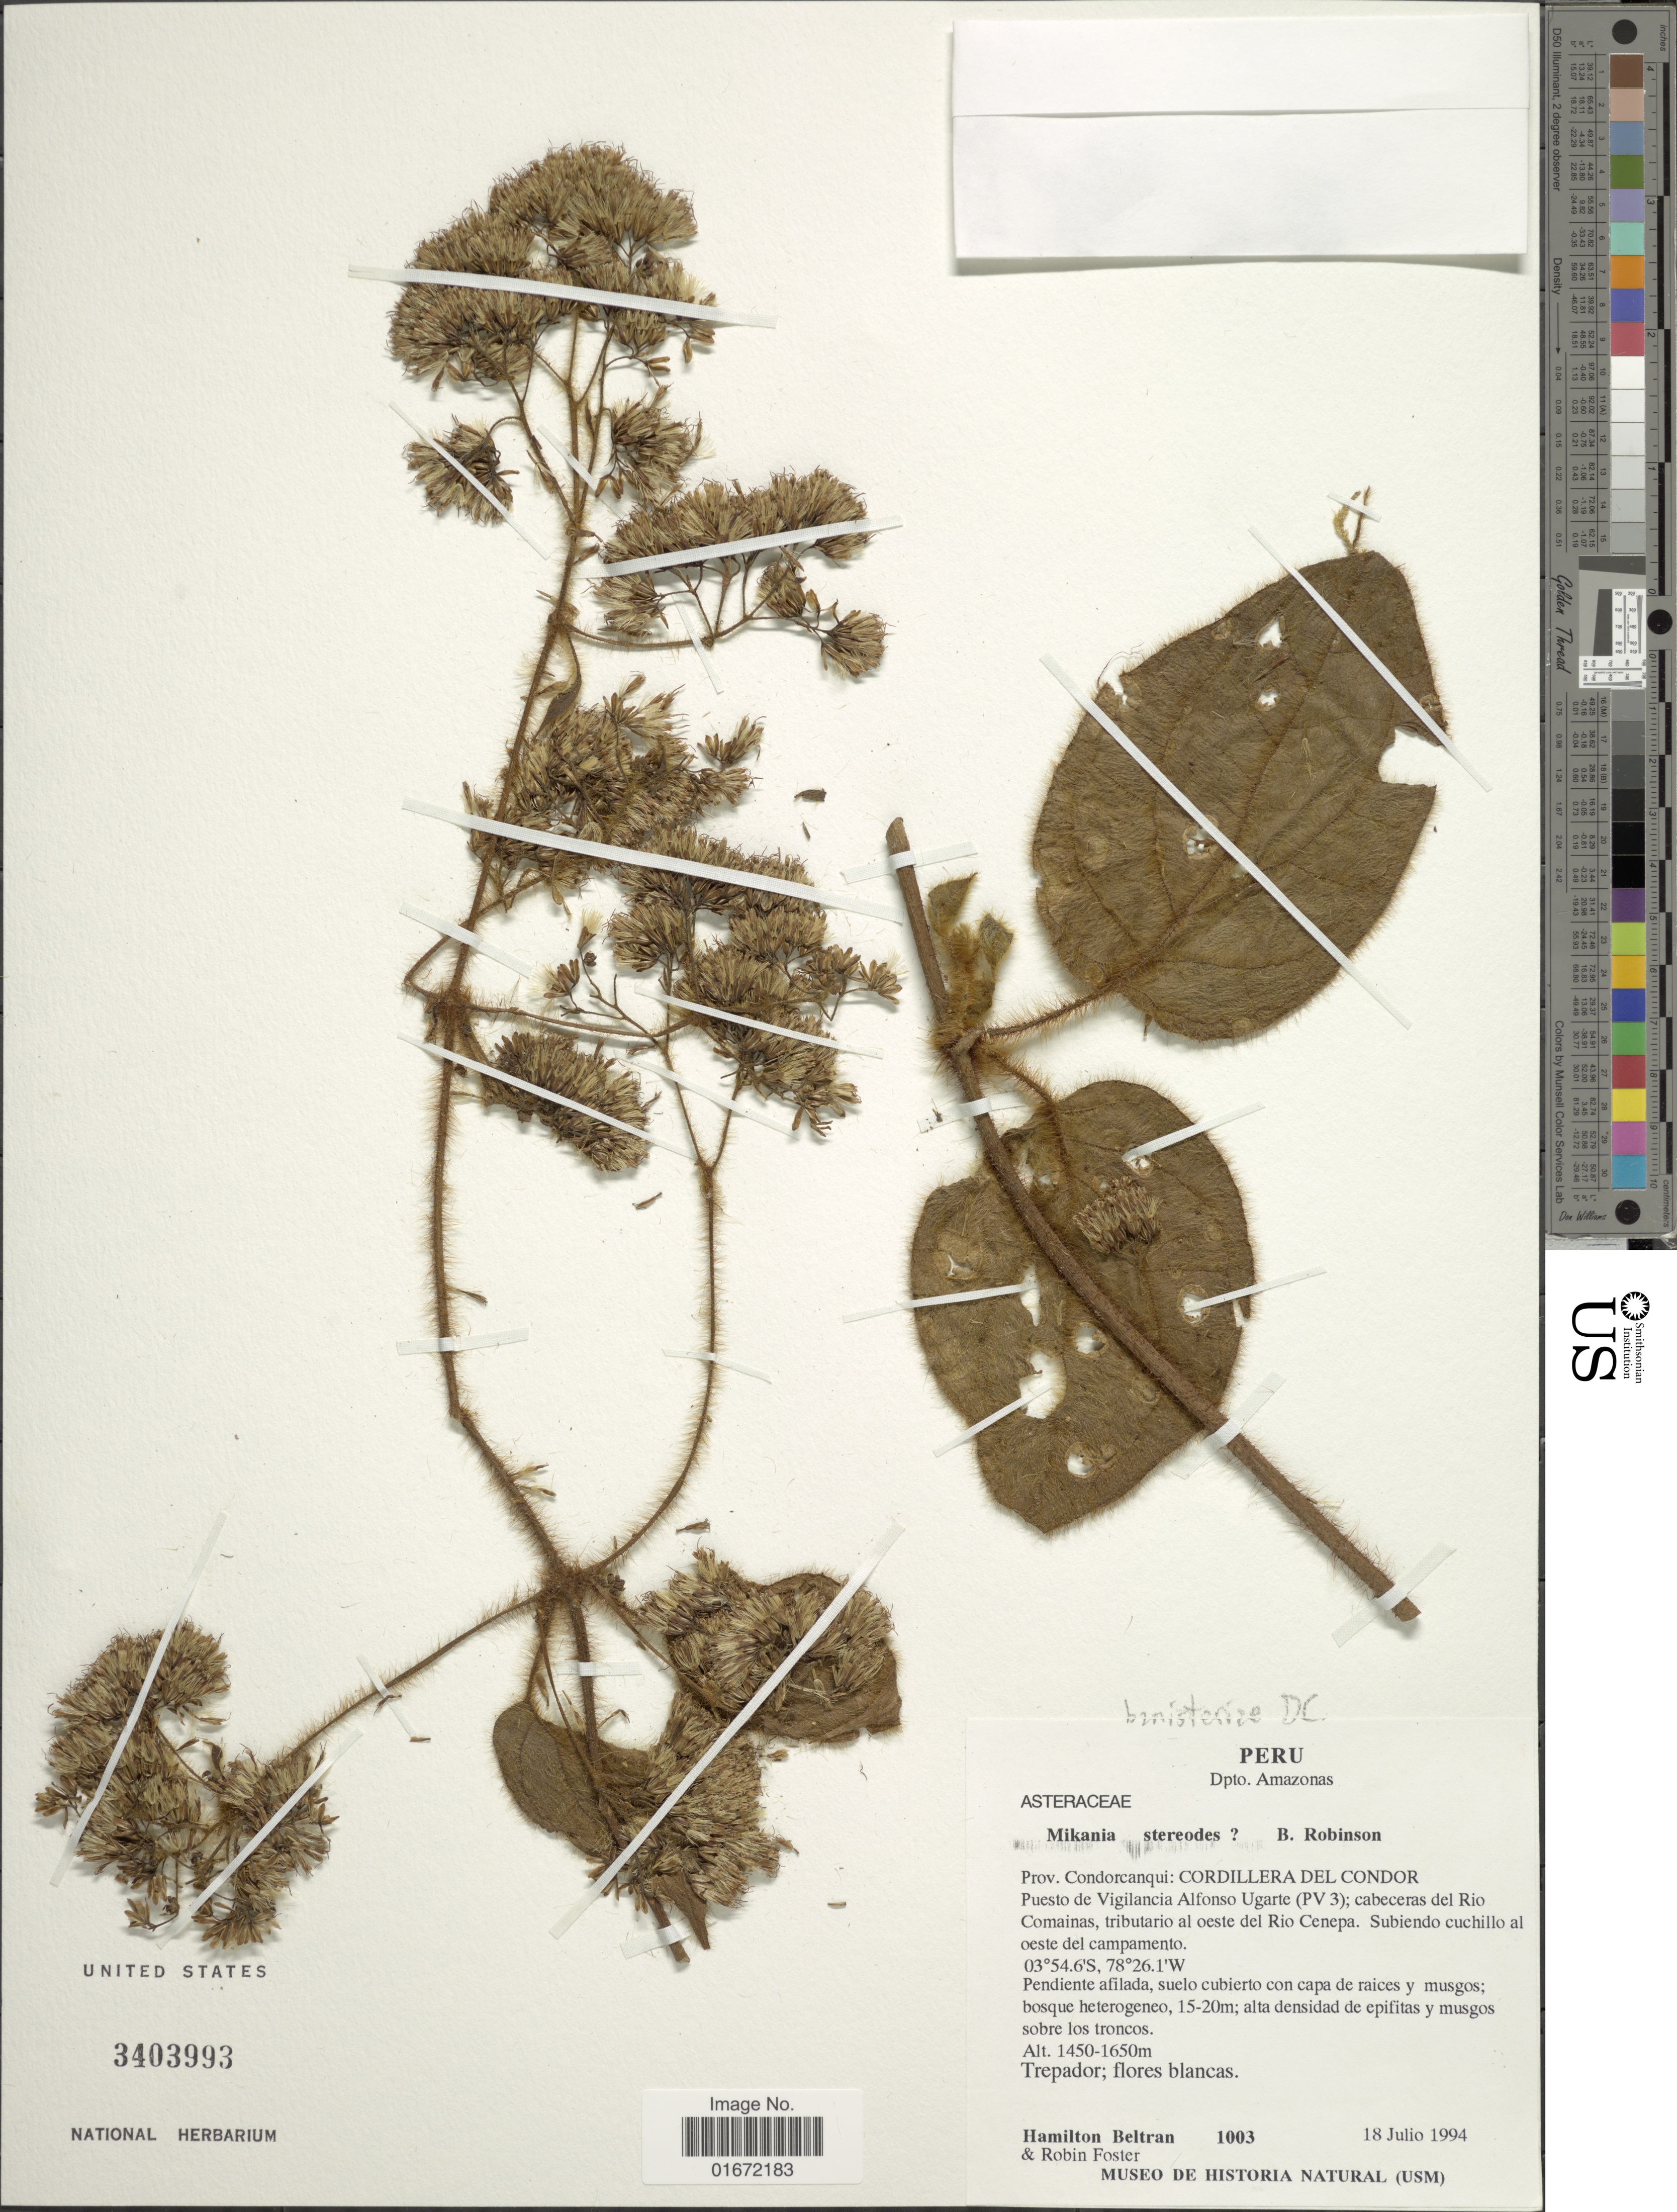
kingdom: Plantae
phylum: Tracheophyta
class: Magnoliopsida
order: Asterales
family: Asteraceae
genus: Mikania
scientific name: Mikania banisteriae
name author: DC.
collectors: H. Beltran & R. B. Foster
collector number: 1003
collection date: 1994-07-18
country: Peru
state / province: Amazonas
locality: Dpto. Amazonas. Prov. Condorcanqui: Cordillera del Condor. Puesto de Vigilancia Alfonso Ugarte (PV 3); cabeceras del Rio Comainas, tributario al oeste del Rio Cenepa. Subiendo cuchillo al oeste del campamento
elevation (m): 1450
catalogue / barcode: US 3403993